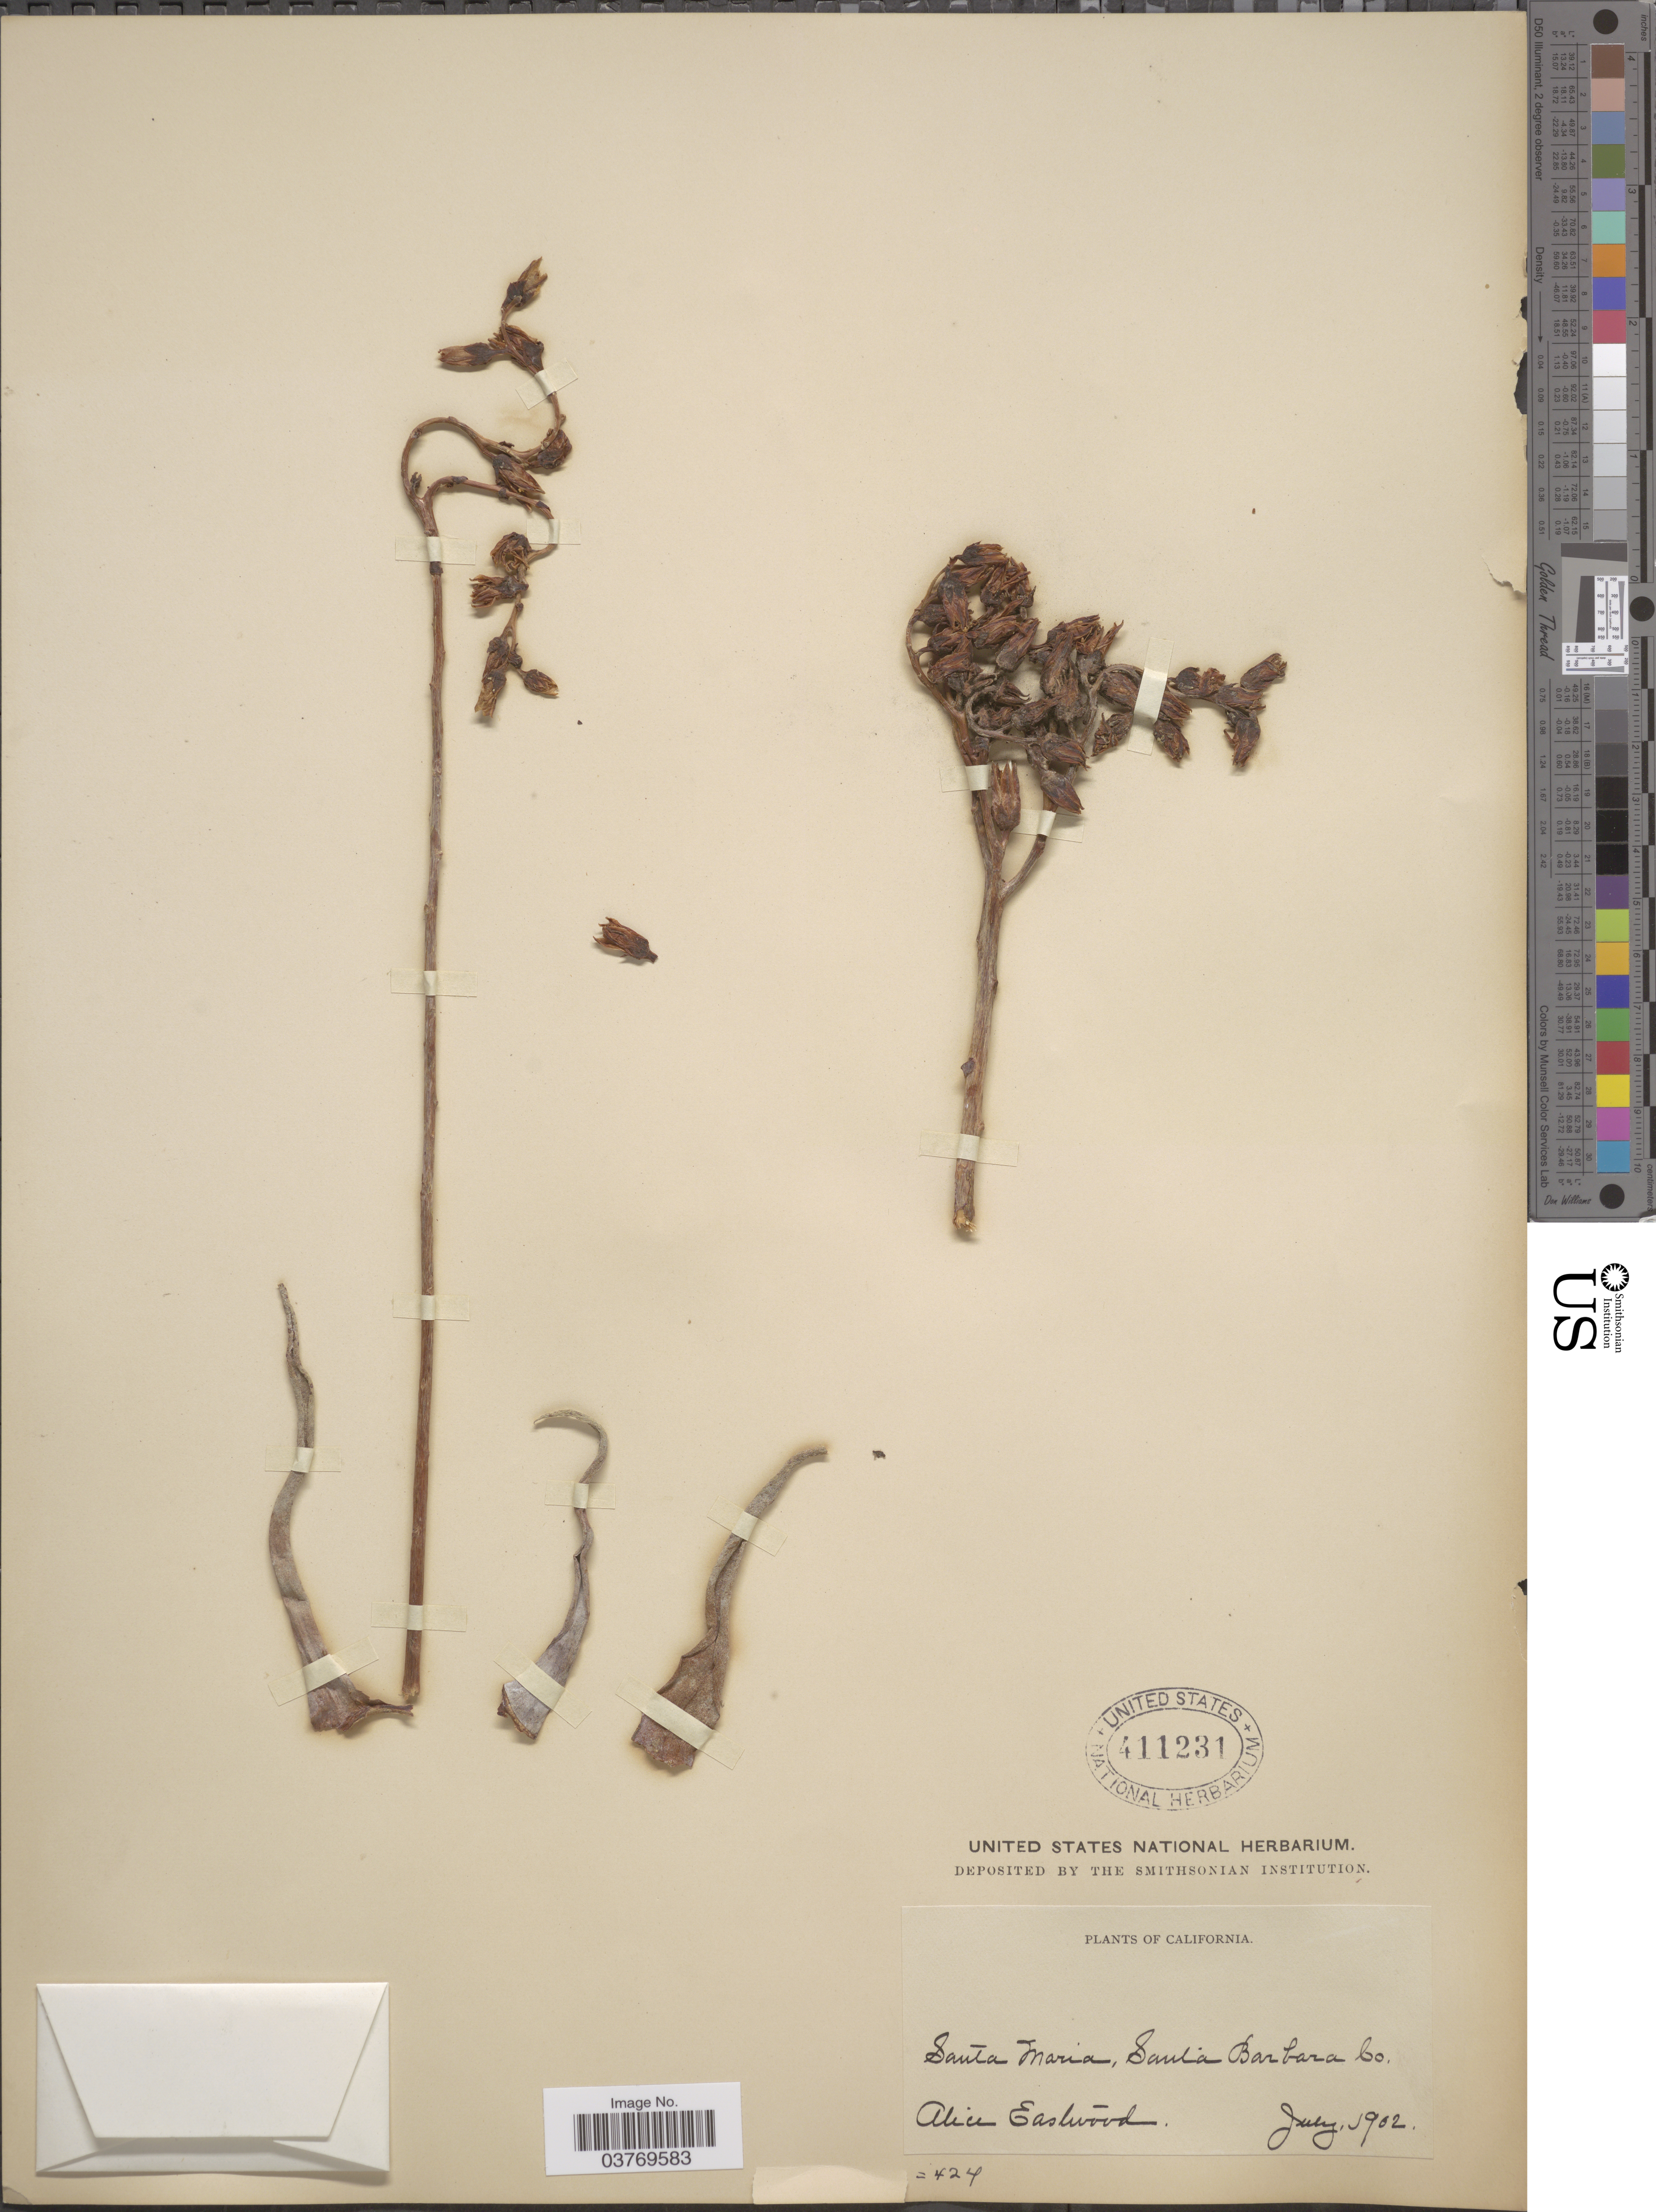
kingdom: Plantae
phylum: Tracheophyta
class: Magnoliopsida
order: Saxifragales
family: Crassulaceae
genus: Dudleya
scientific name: Dudleya caespitosa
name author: (Haw.) Britton & Rose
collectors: A. Eastwood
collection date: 1902-07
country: United States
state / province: California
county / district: Santa Barbara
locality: Santa Maria, Santa Barbara Co.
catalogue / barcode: US 411231